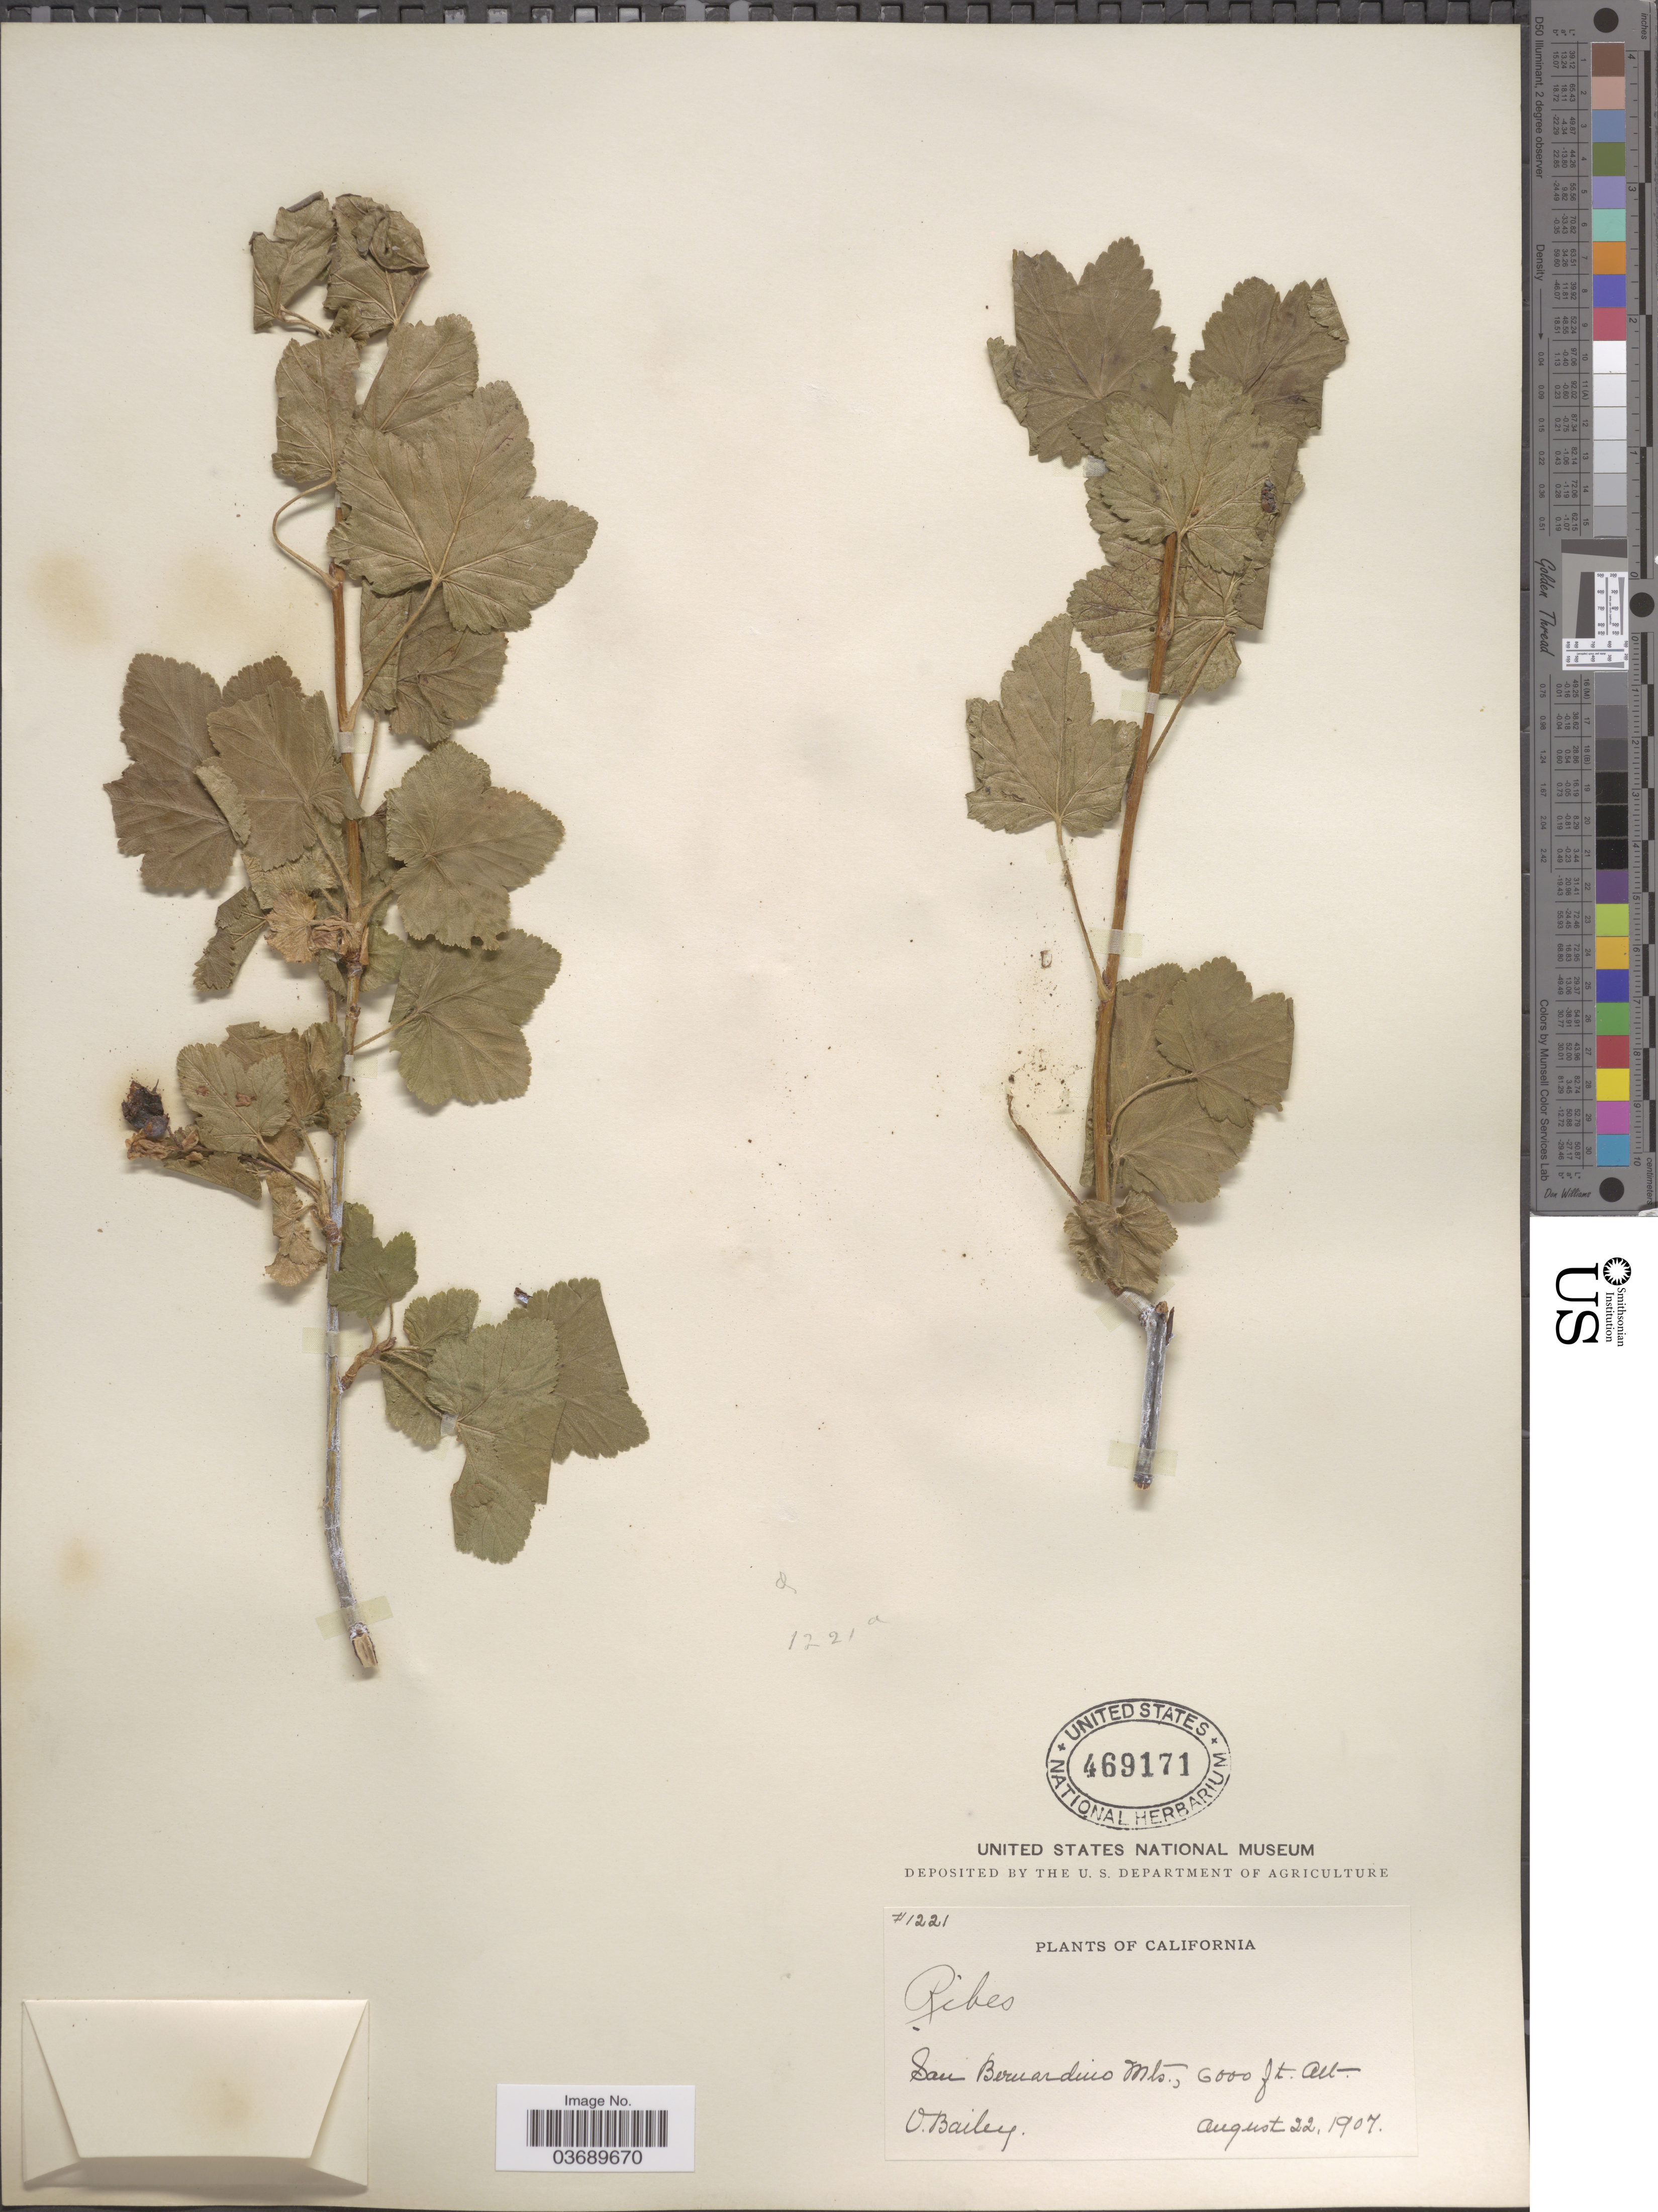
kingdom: Plantae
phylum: Tracheophyta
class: Magnoliopsida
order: Saxifragales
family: Grossulariaceae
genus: Ribes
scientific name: Ribes sp.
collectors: O. Bailey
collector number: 1221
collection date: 1907-08-22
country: United States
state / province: California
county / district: San Bernardino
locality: San Bernardino Mts.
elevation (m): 1829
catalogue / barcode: US 469171